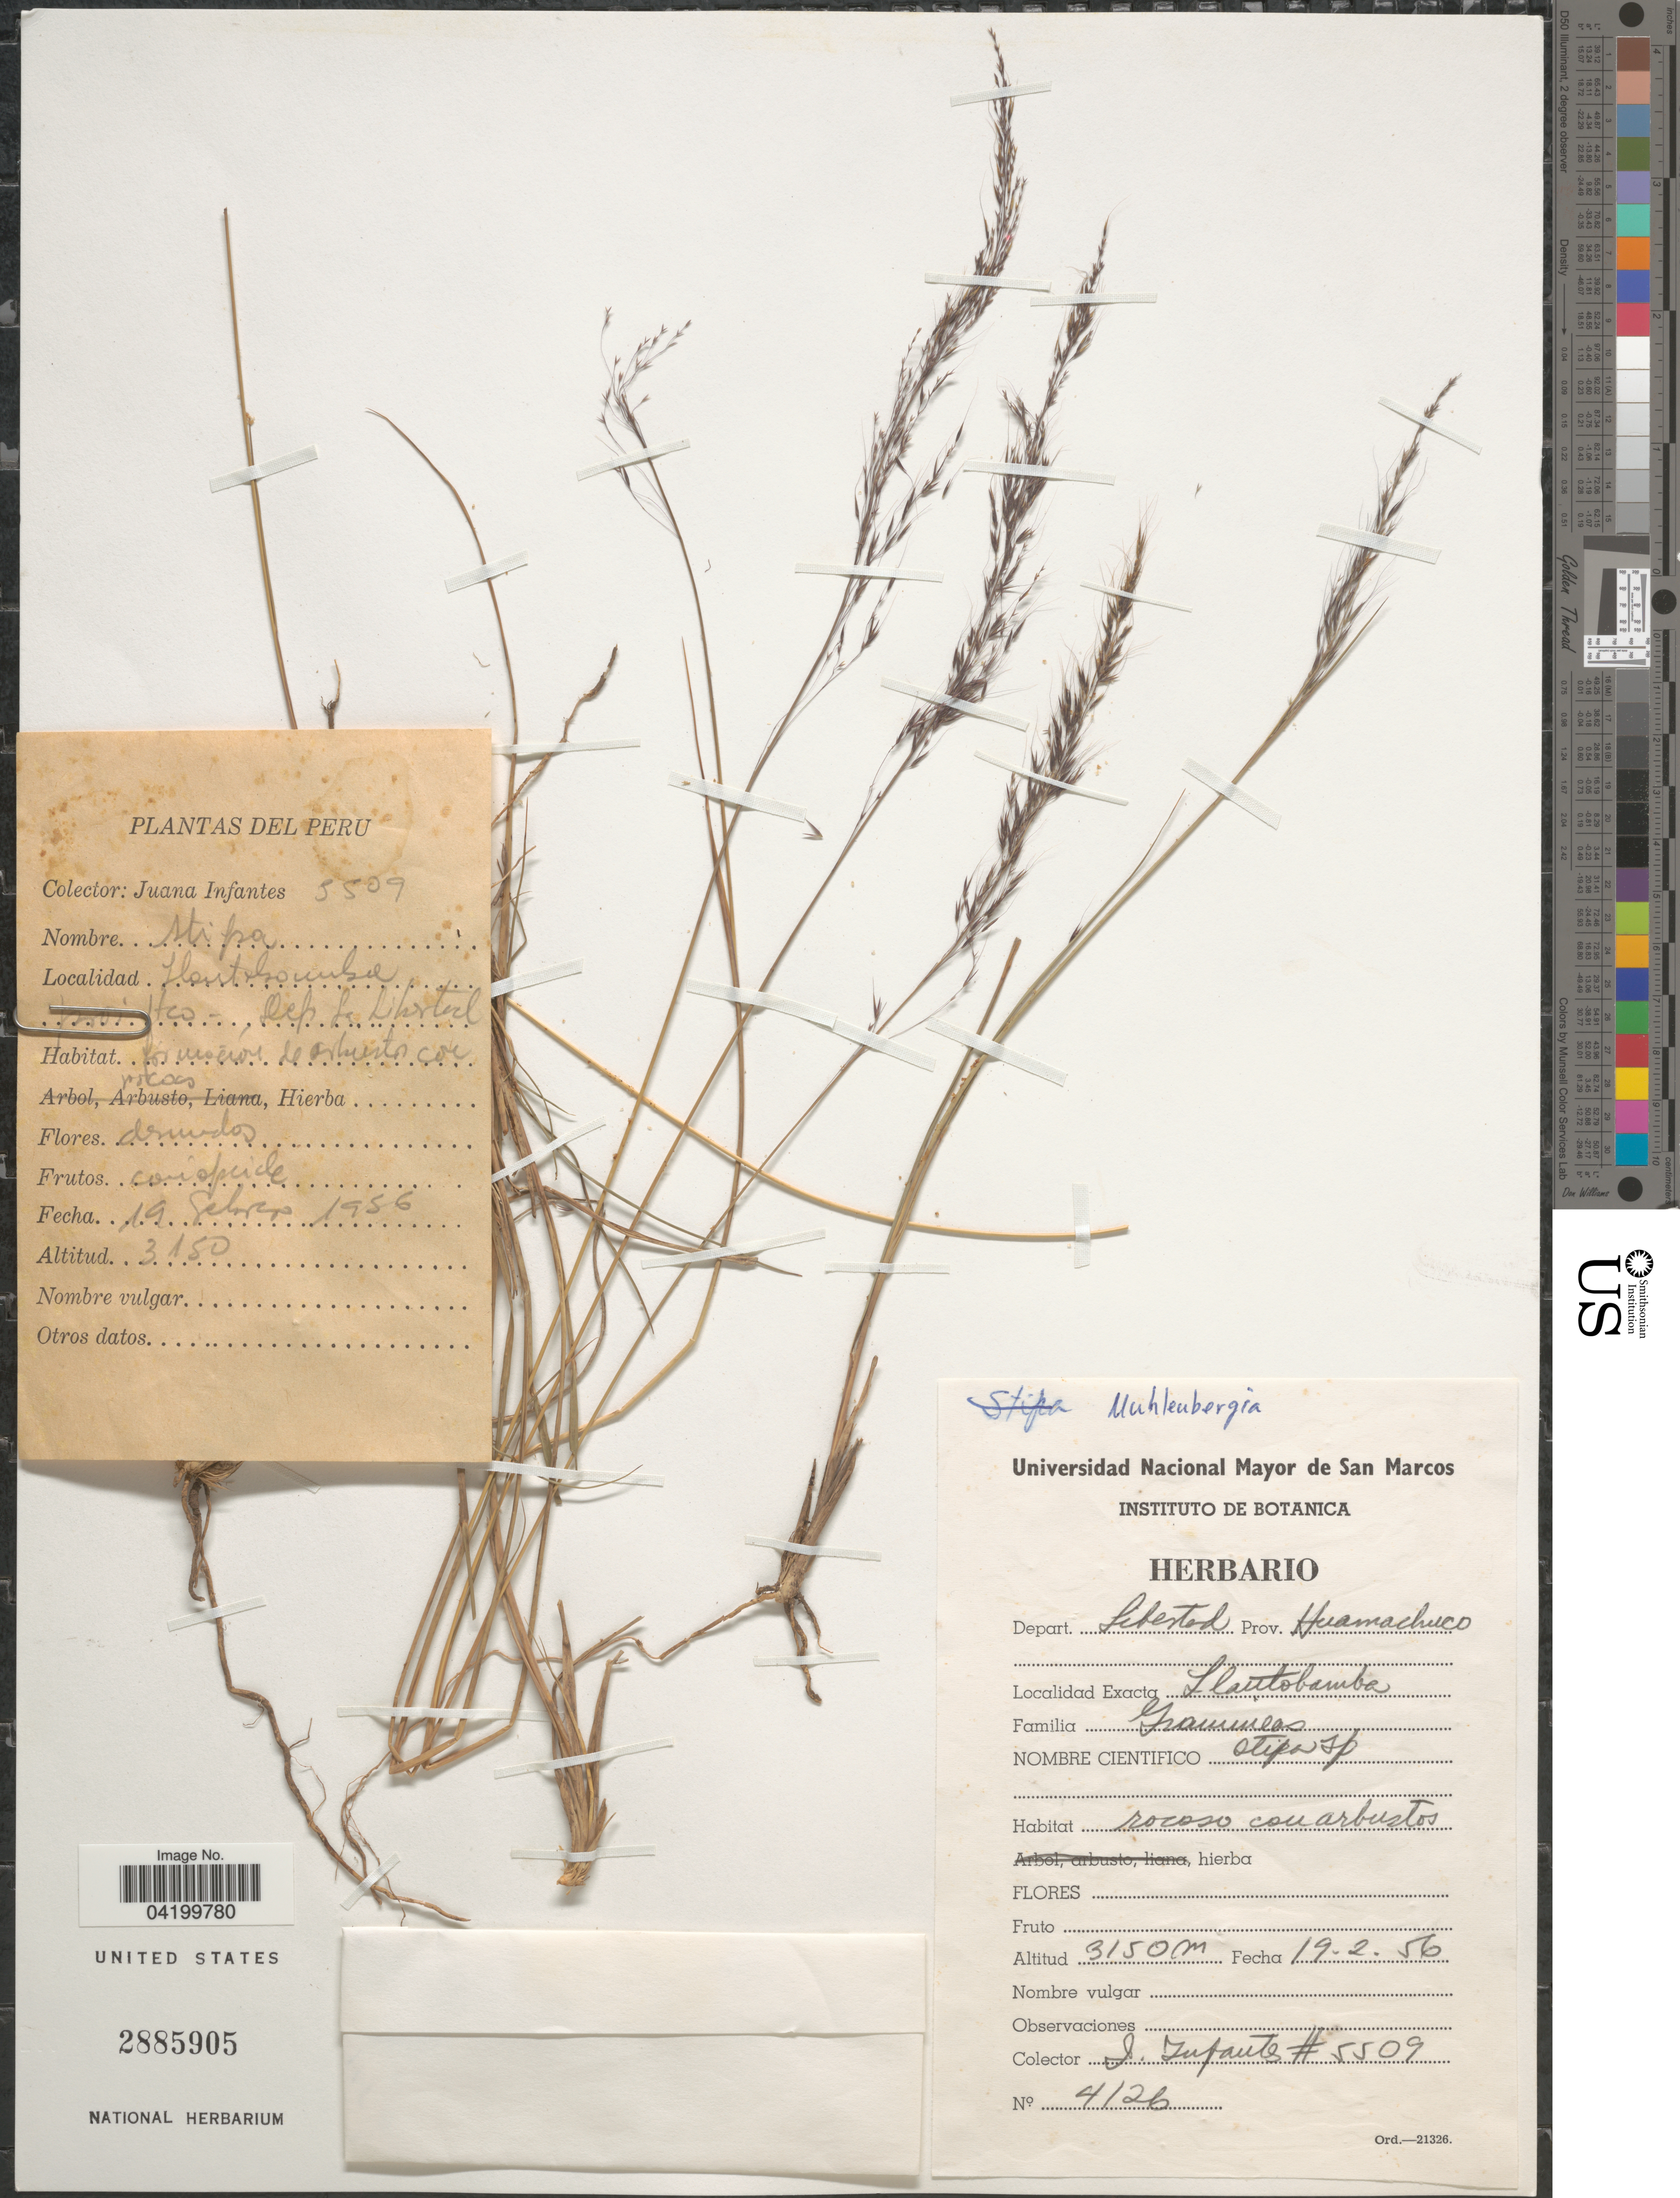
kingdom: Plantae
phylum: Tracheophyta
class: Liliopsida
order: Poales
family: Poaceae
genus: Muhlenbergia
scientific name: Muhlenbergia rigida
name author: (Kunth) Kunth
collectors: J. Infantes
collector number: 5509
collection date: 1956-02-19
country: Peru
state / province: La Libertad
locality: Depart. Libertad Prov. Huamachuco.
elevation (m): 3150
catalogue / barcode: US 2885905